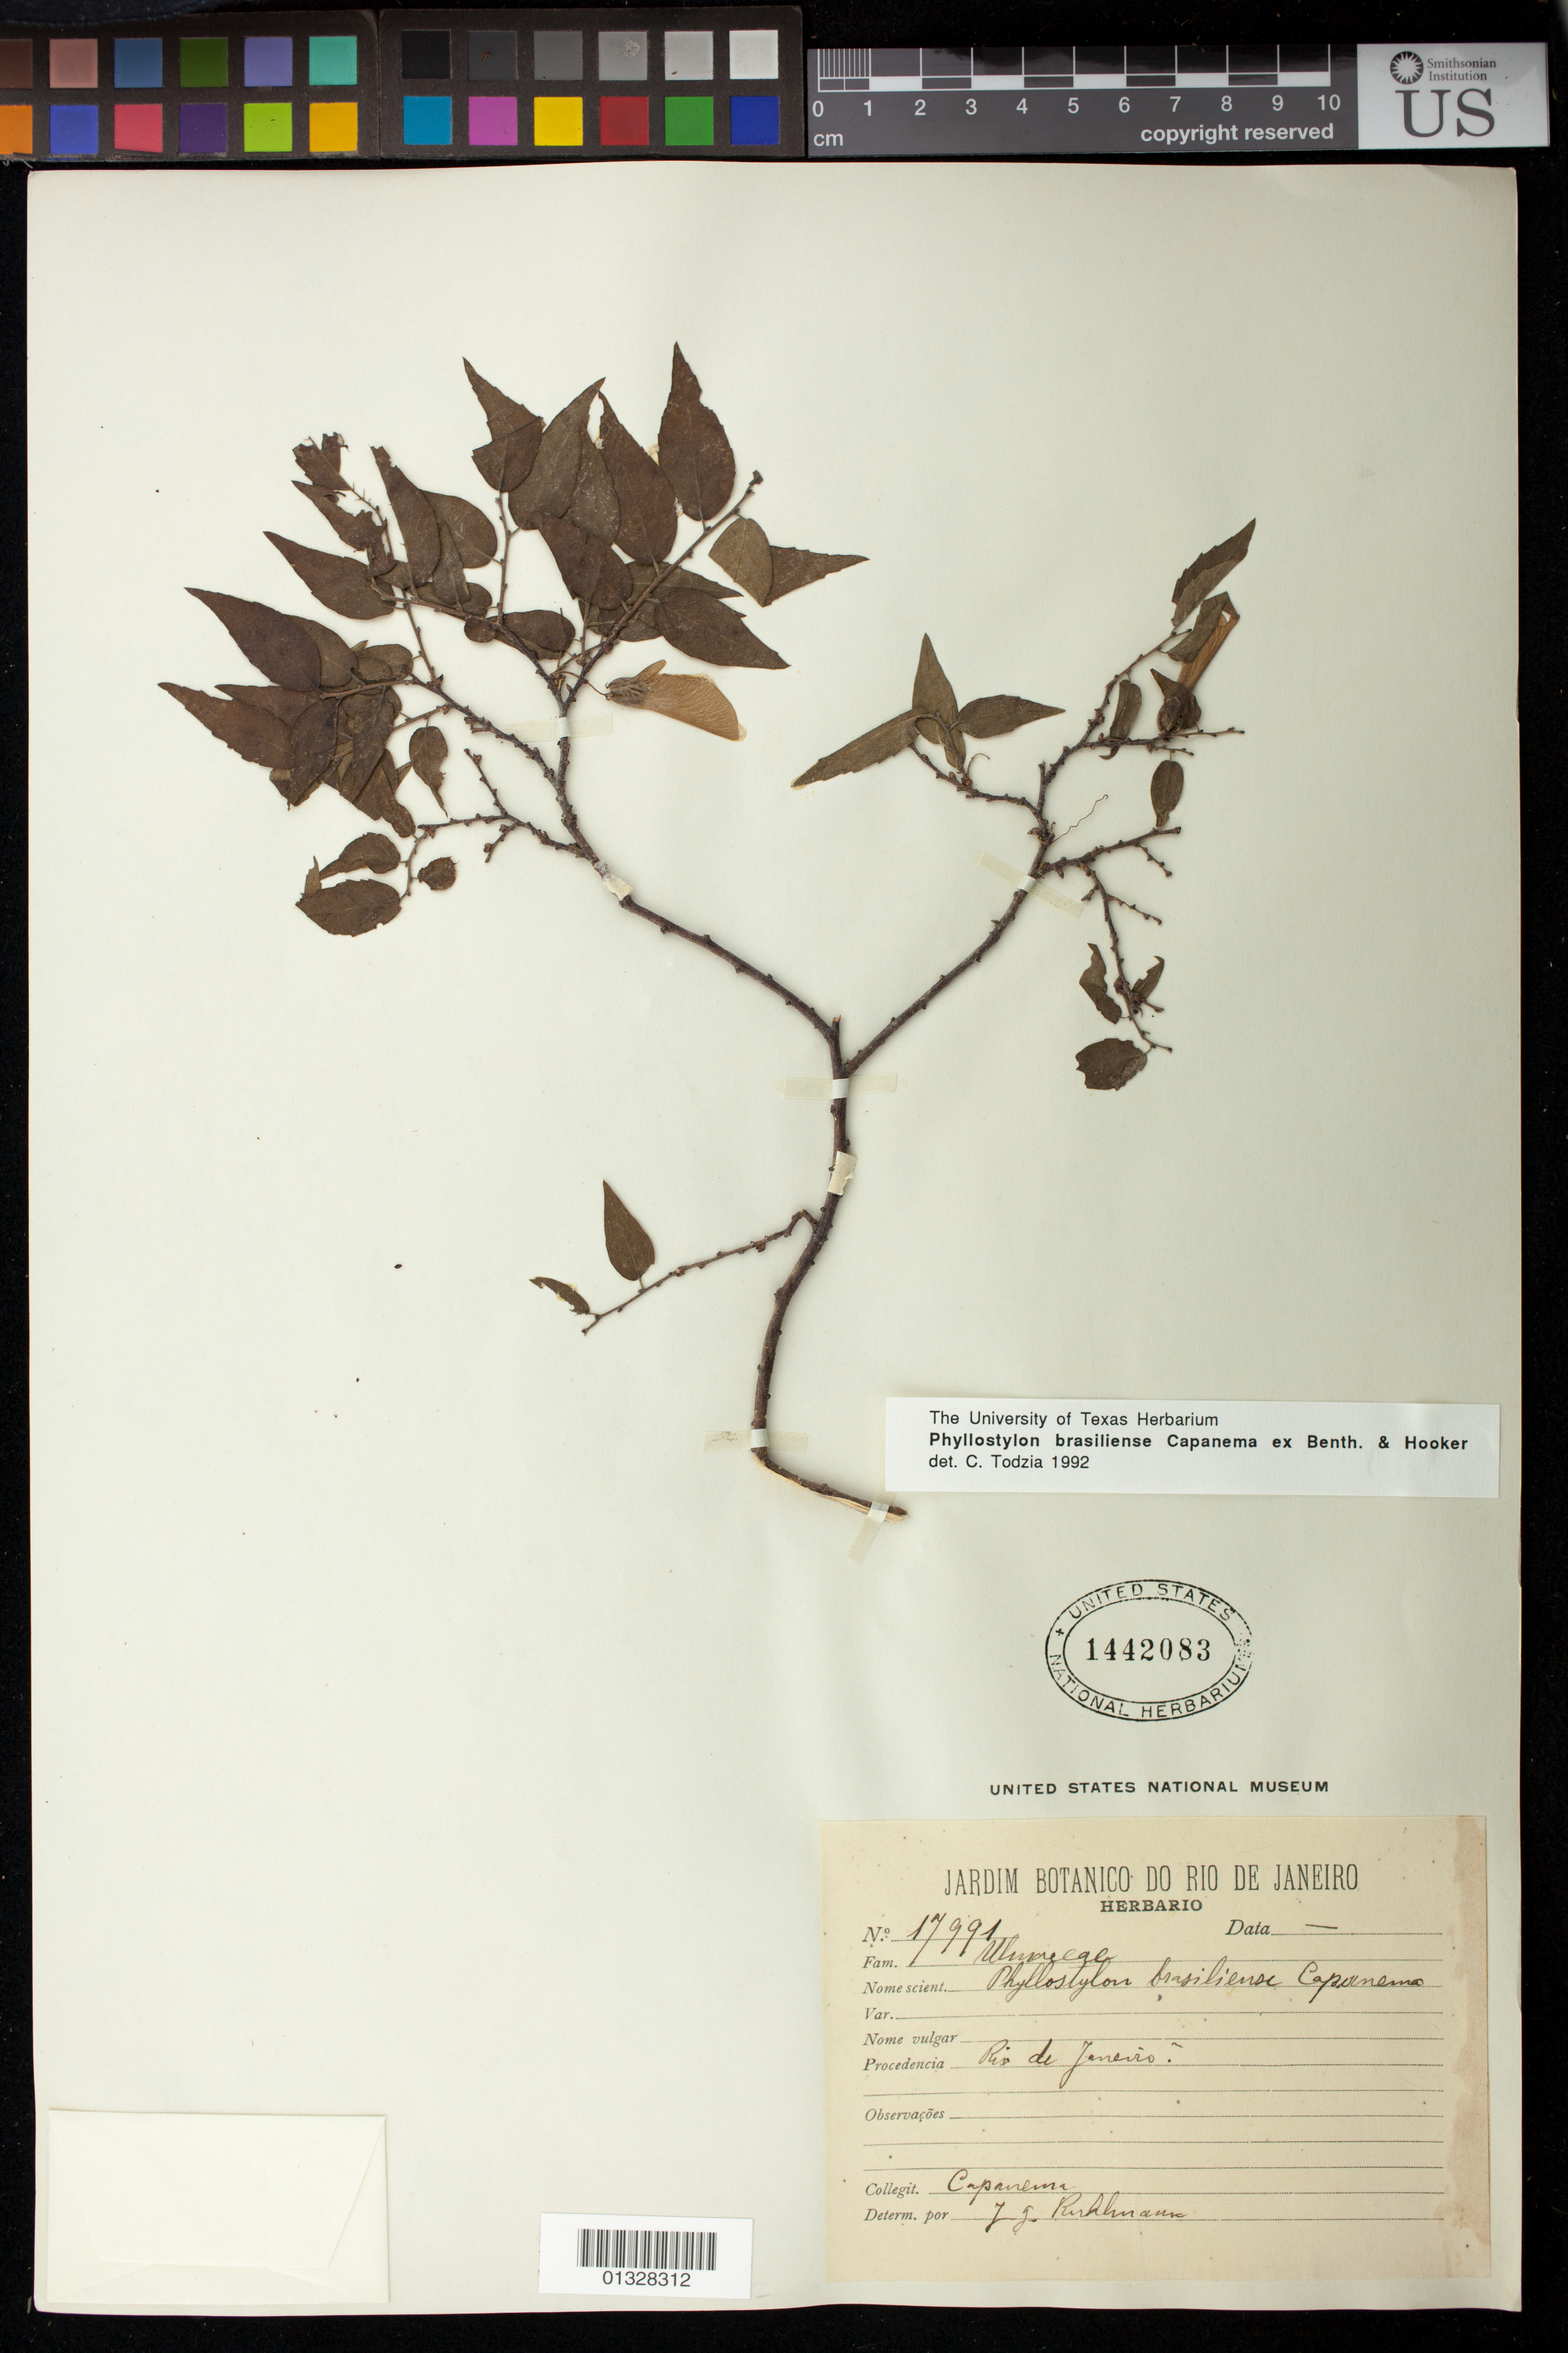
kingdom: Plantae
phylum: Tracheophyta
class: Magnoliopsida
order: Rosales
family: Ulmaceae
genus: Phyllostylon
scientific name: Phyllostylon brasiliensis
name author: Capan. ex Benth. & Hook. f.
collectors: -. Capanema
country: Brazil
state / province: Rio de Janeiro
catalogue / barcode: US 1442083